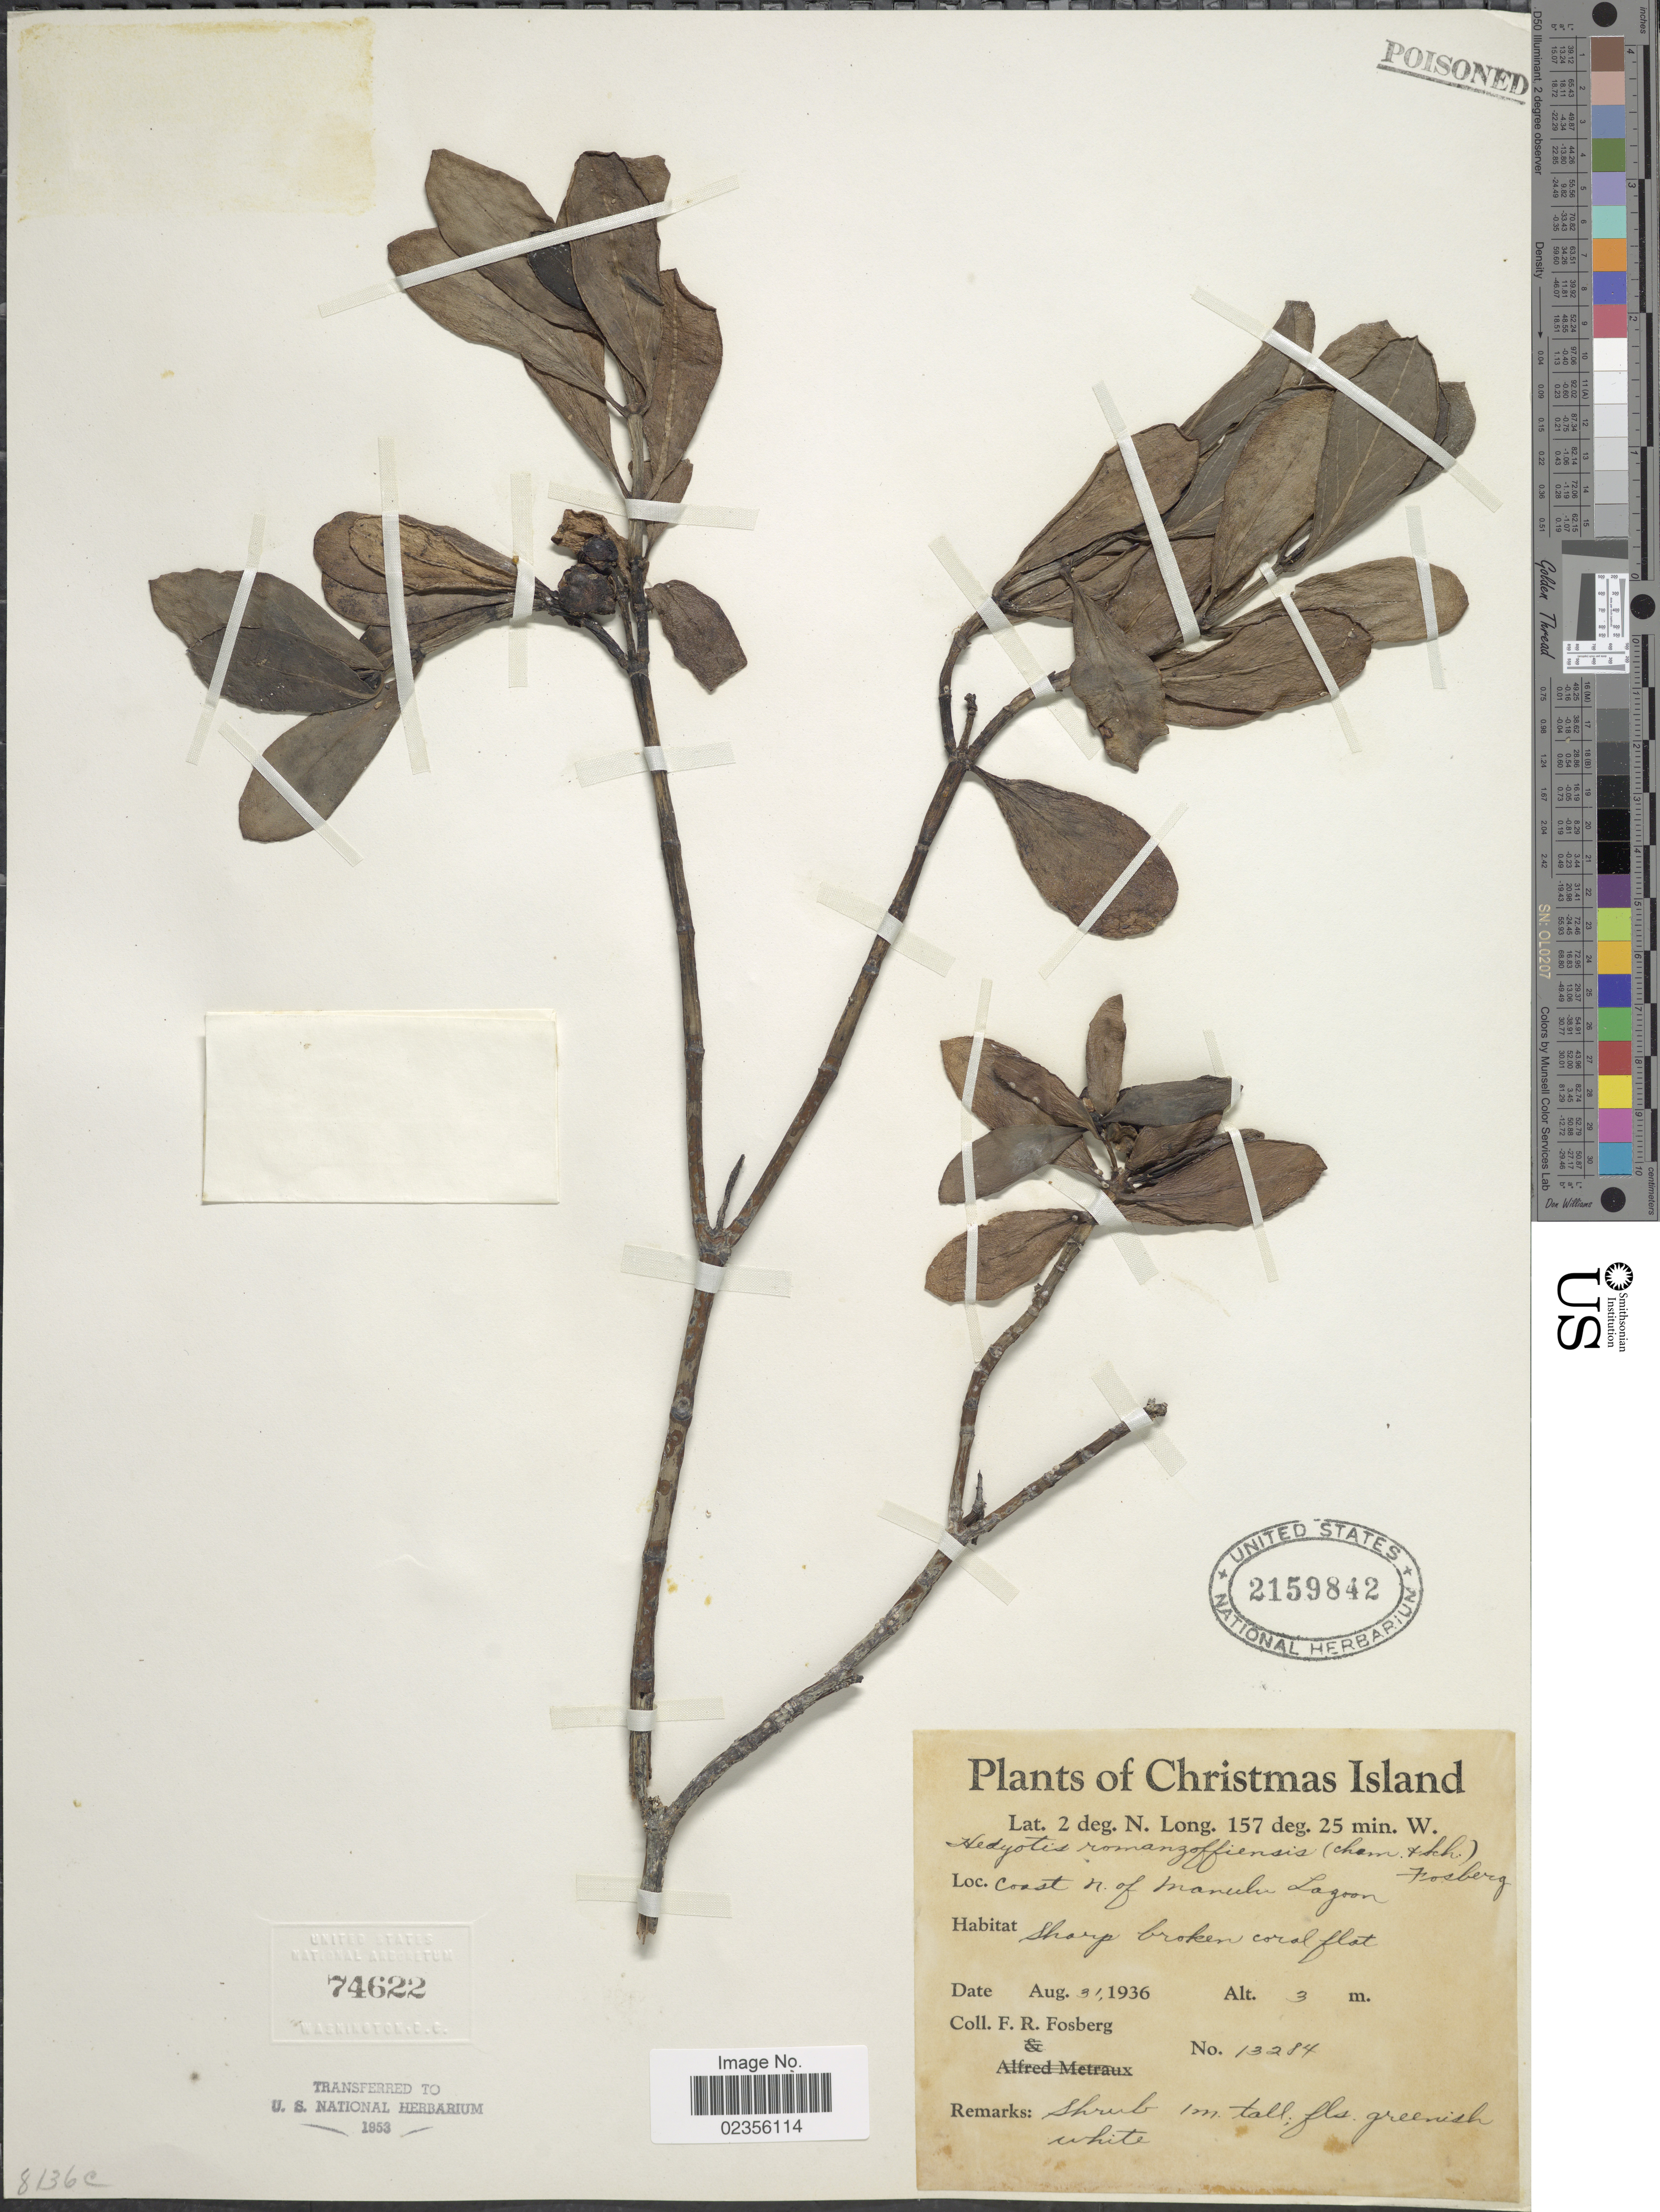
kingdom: Plantae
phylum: Tracheophyta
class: Magnoliopsida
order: Gentianales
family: Rubiaceae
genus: Kadua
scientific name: Kadua romanzoffiensis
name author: Cham. & Schltdl.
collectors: F. R. Fosberg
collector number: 13284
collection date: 1936-08-31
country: Kiribati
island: Christmas Island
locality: Christmas Island. Coast N. of Manulu Lagoon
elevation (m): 3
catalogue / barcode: US 2159842